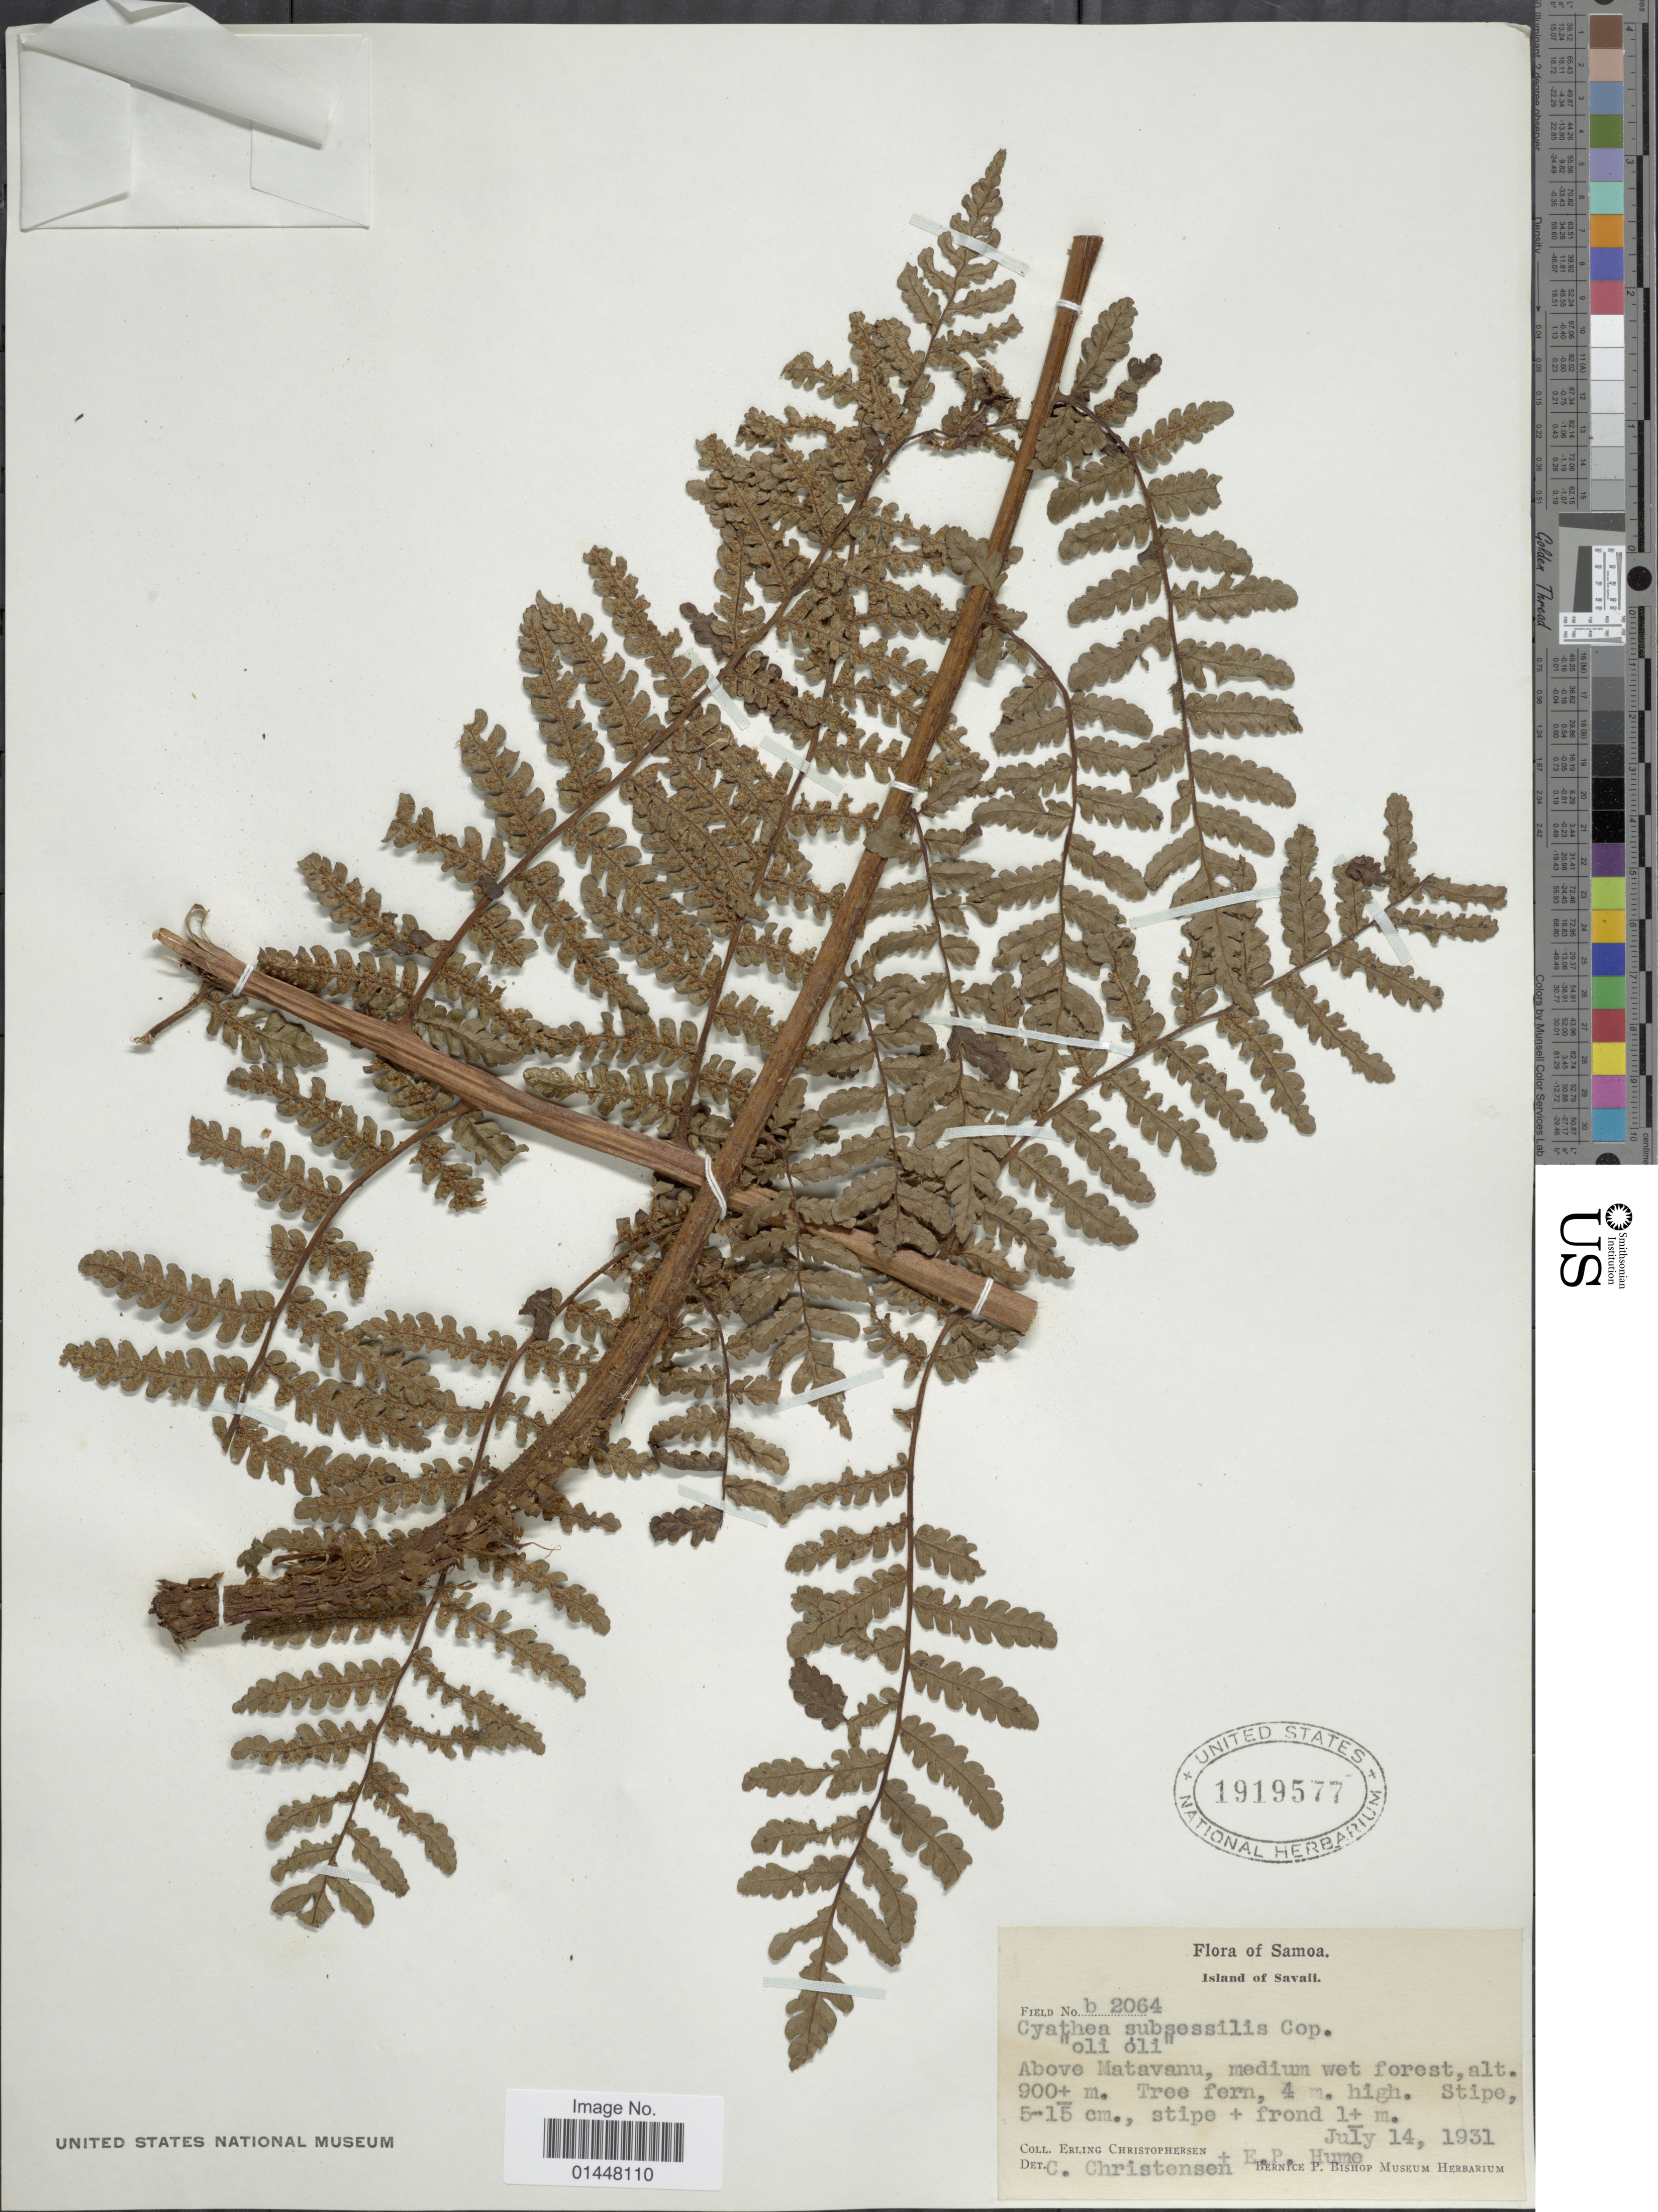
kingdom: Plantae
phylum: Tracheophyta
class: Polypodiopsida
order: Cyatheales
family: Cyatheaceae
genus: Sphaeropteris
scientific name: Sphaeropteris subsessilis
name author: (Copel.) R.M. Tryon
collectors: E. Christophersen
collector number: b 2064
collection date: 1931-07-14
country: Samoa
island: Savai'i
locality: Samoa. Island of Savaii. Above Matavanu, medium wet forest.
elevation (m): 900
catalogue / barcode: US 1919577